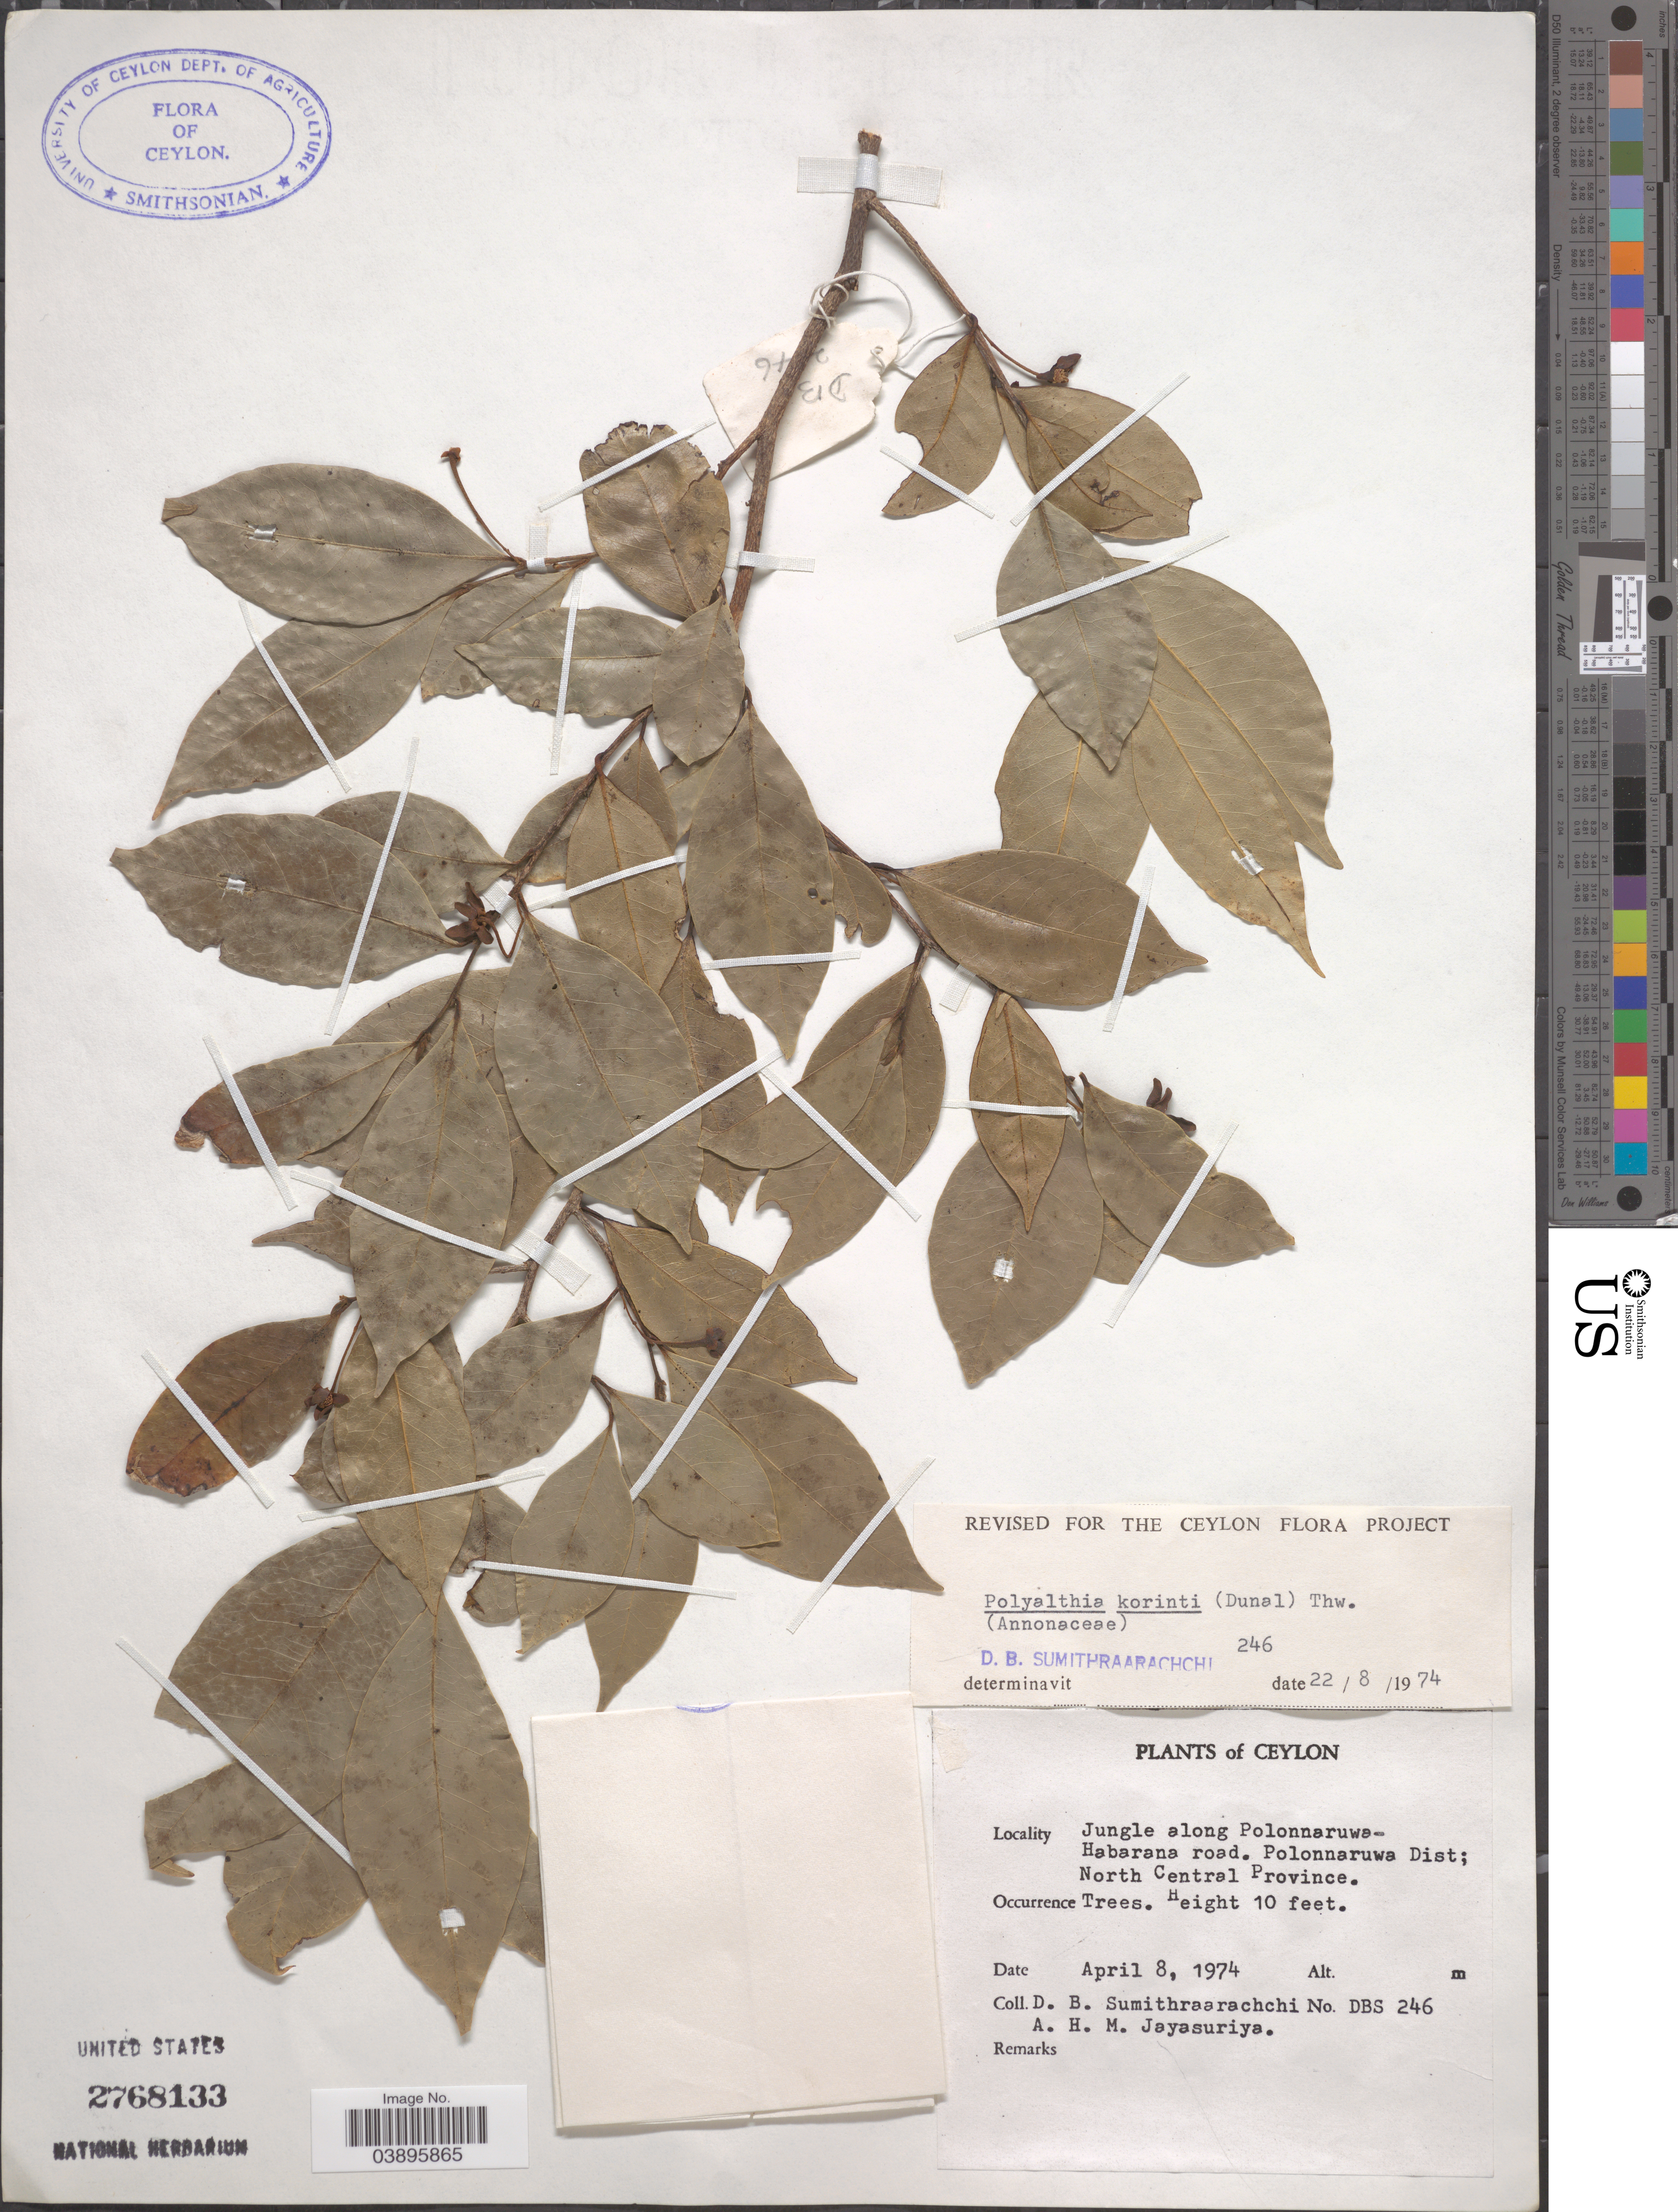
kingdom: Plantae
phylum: Tracheophyta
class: Magnoliopsida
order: Magnoliales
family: Annonaceae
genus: Polyalthia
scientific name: Polyalthia korinti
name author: (Dunal) Thwaites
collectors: D. B. Sumithraarachchi & A. H. Jayasuriya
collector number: DBS 246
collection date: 1974-04-08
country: Sri Lanka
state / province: North Central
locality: Ceylon. Jungle along Polonnaruwa-Habarana road. Polonnaruwa Dist.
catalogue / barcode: US 2768133